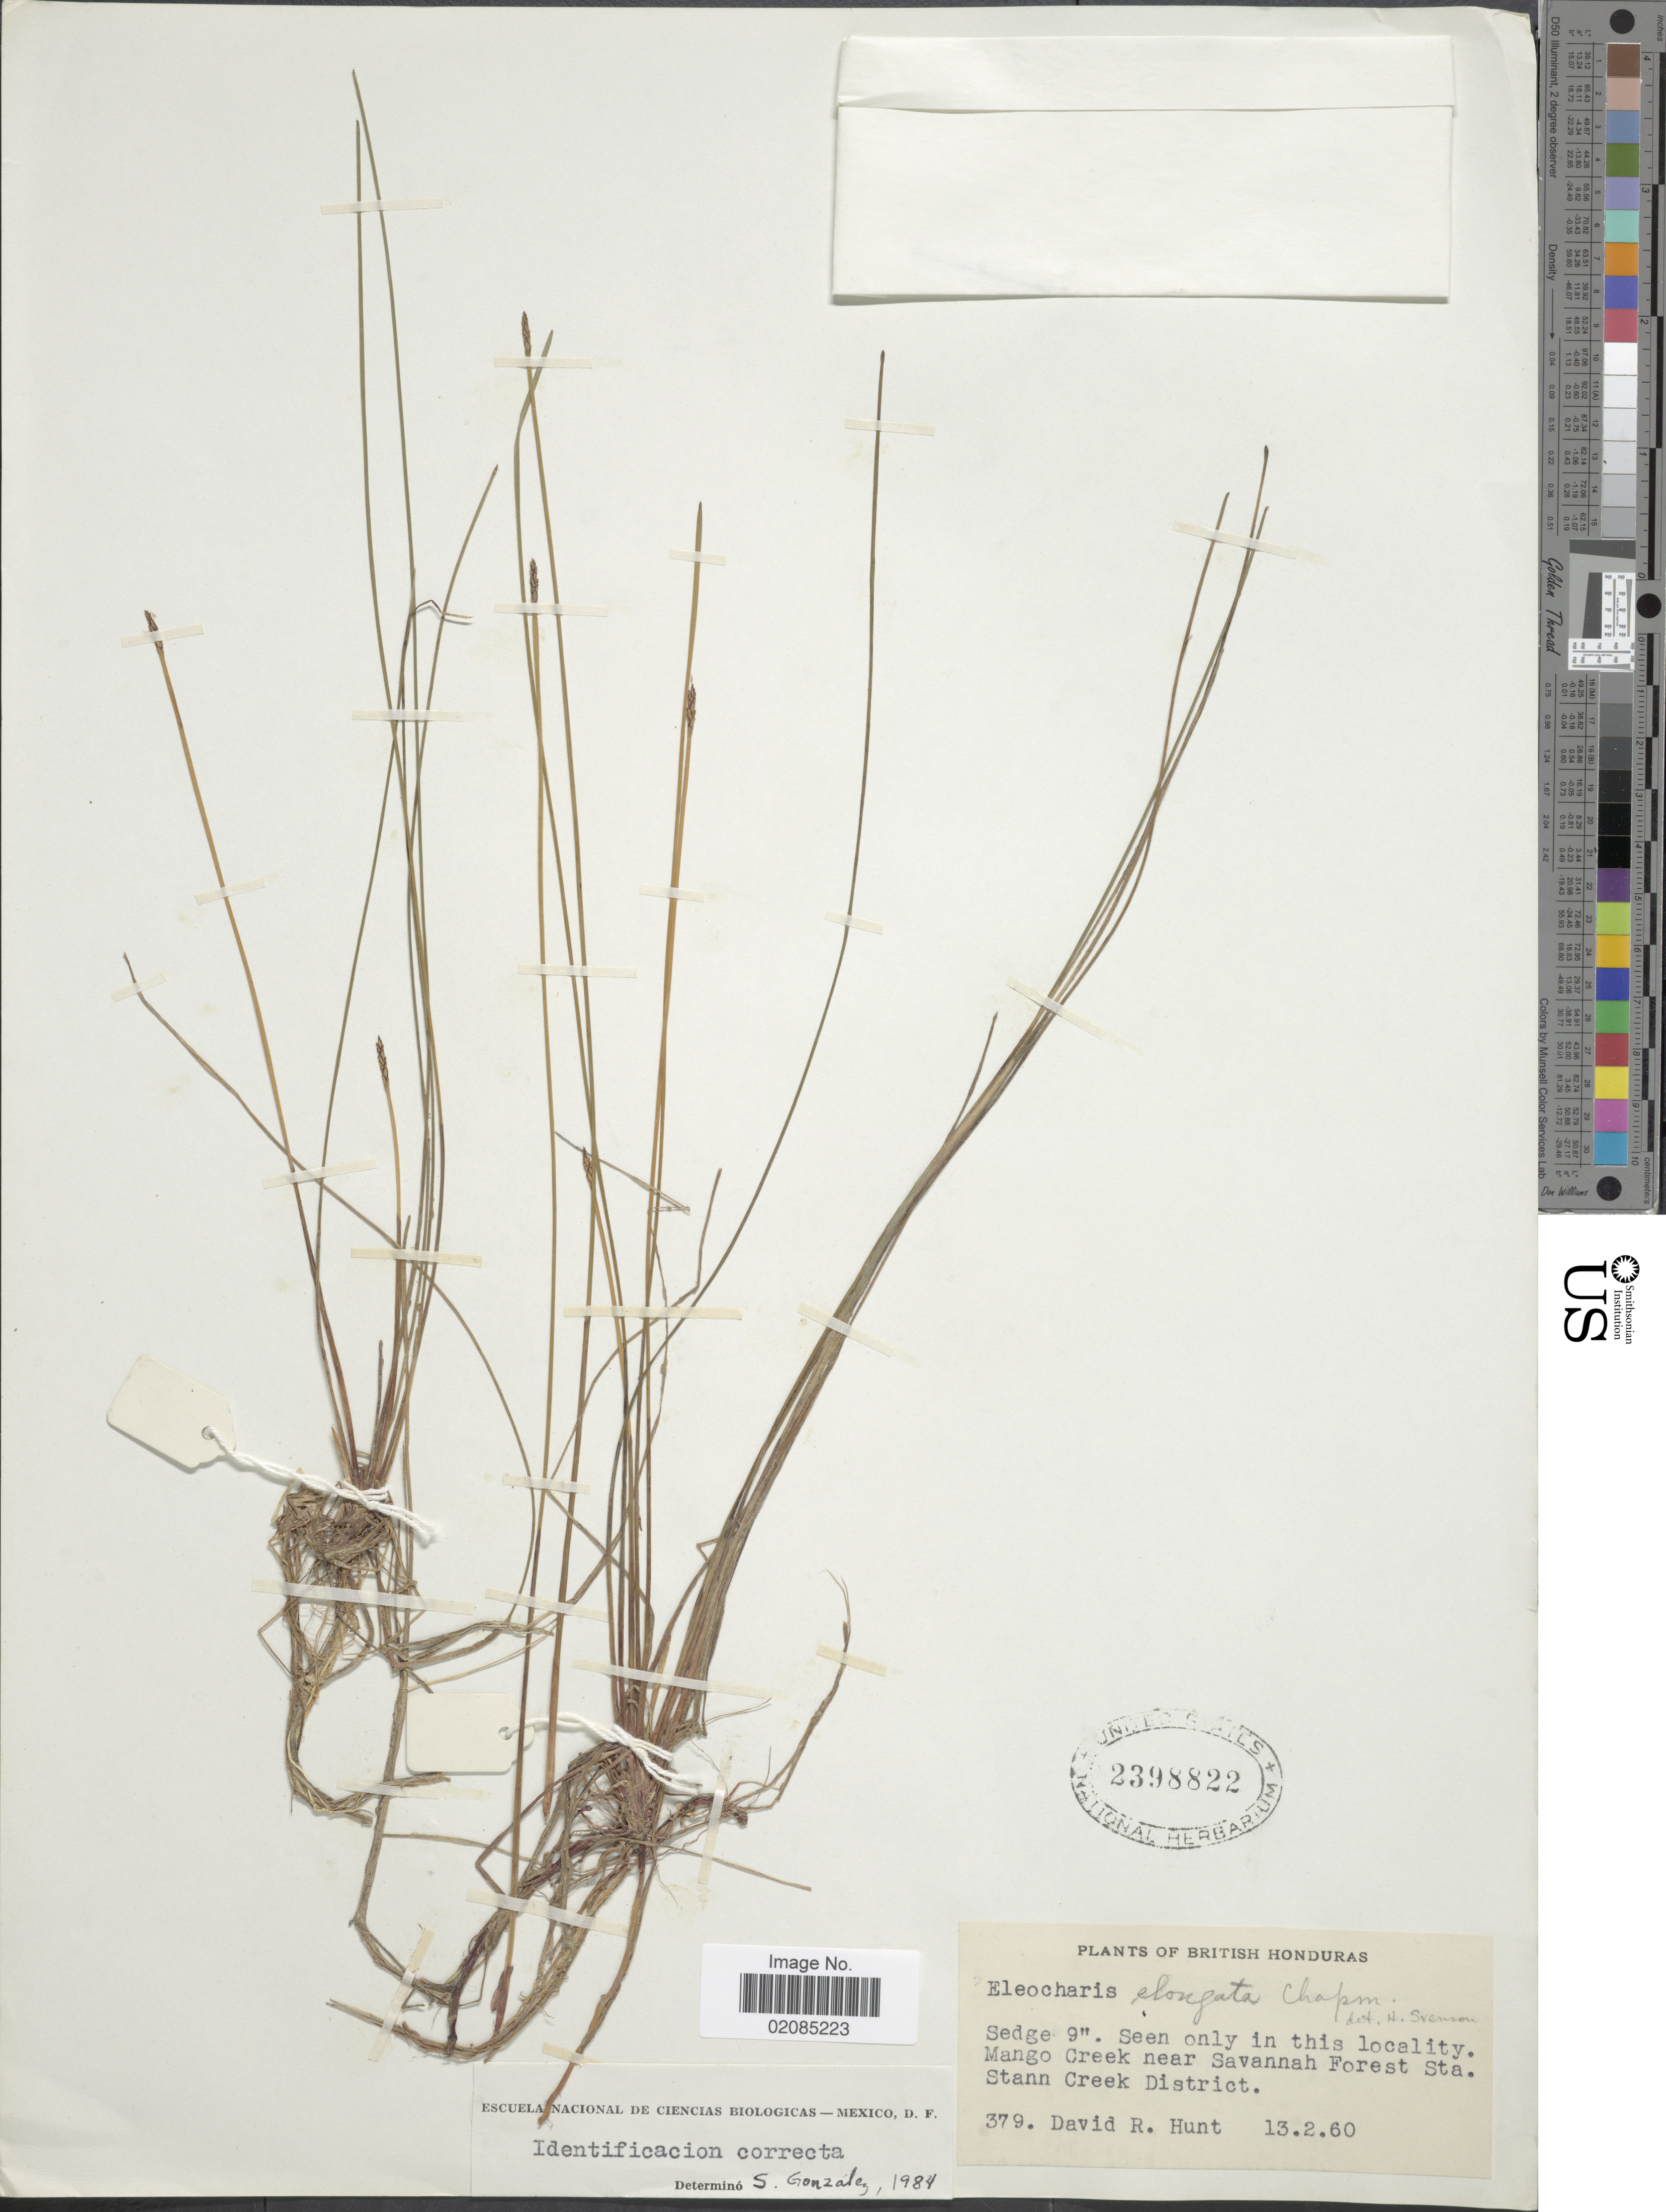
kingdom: Plantae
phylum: Tracheophyta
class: Liliopsida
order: Poales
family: Cyperaceae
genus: Eleocharis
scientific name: Eleocharis elongata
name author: Chapm.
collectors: D. R. Hunt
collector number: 379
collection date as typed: Transcribed d/m/y: 13/2/60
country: Belize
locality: Mango Creek near Savannah Forest Sta. Stann Creek District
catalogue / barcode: US 2398822